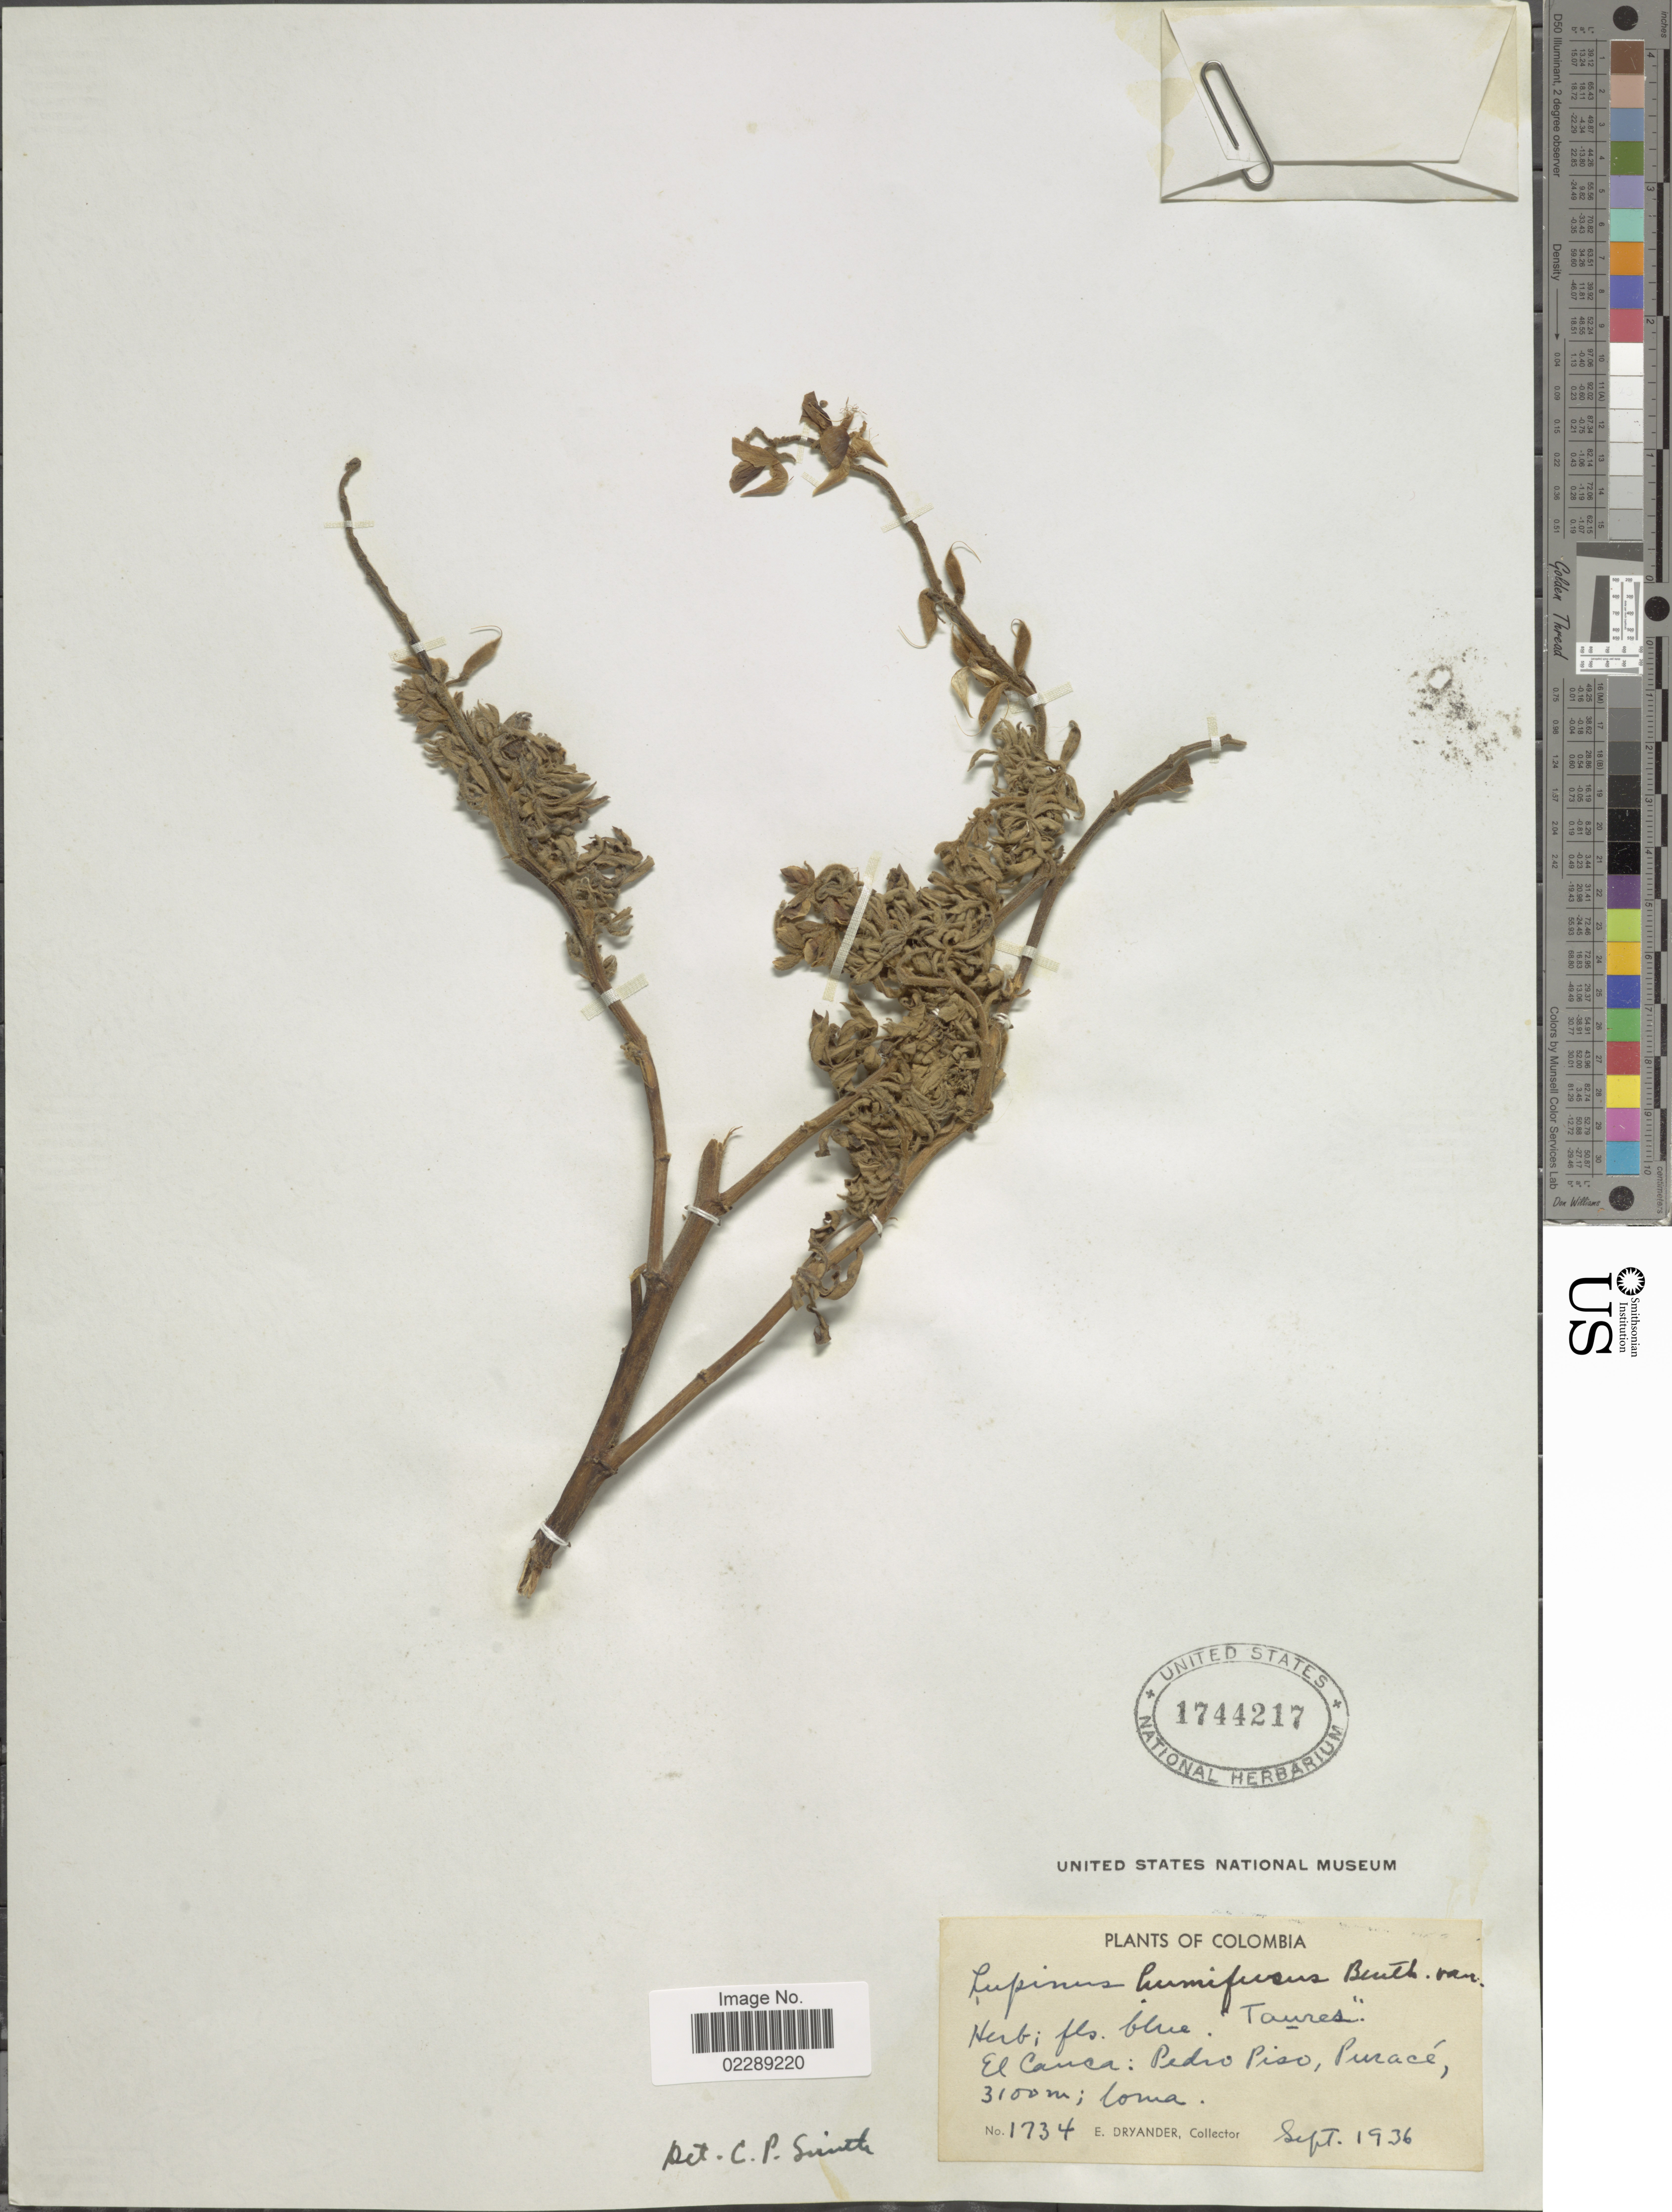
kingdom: Plantae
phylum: Tracheophyta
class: Magnoliopsida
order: Fabales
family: Fabaceae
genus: Lupinus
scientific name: Lupinus humifusus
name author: Sessé & Moc. ex G. Don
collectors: E. Dryander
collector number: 1734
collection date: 1936-09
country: Colombia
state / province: Cauca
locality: El Cauca: Pedro Piso, Puracé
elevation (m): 3100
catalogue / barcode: US 1744217